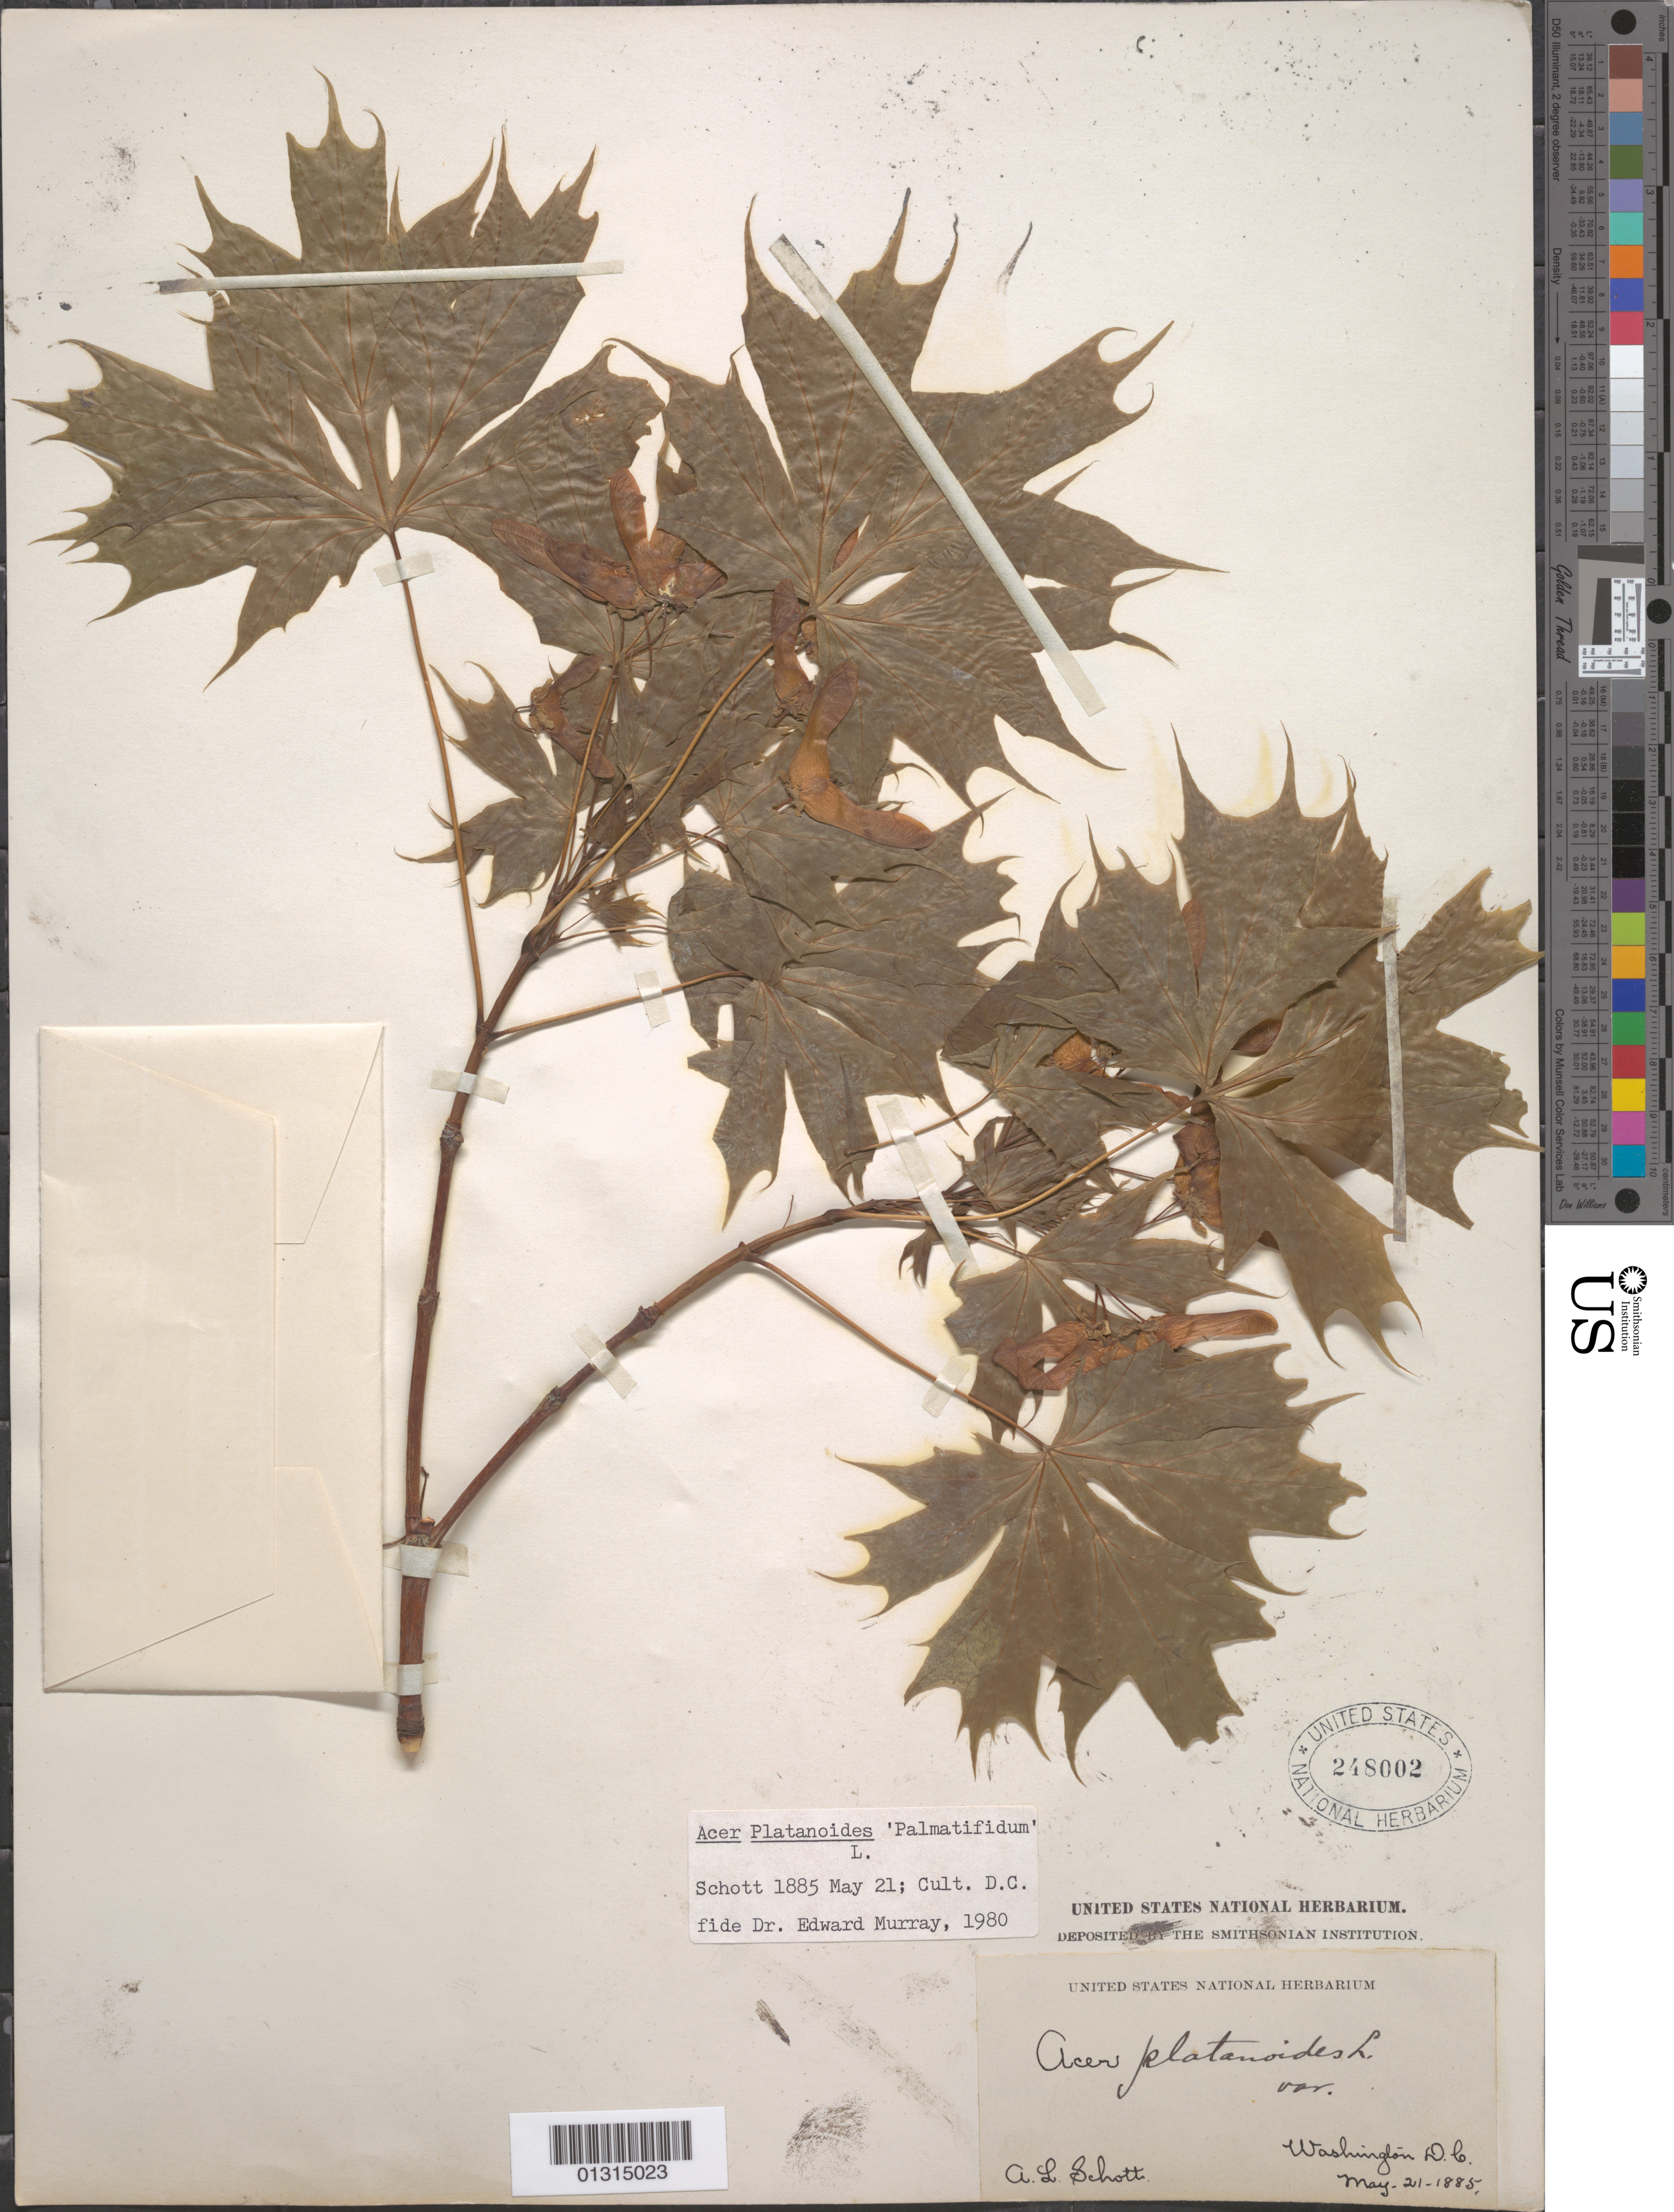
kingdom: Plantae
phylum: Tracheophyta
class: Magnoliopsida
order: Sapindales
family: Sapindaceae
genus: Acer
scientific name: Acer platanoides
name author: L.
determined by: Murray, Edward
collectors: A. L. Schott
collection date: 1885-05-21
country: United States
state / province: District of Columbia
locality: Washington, DC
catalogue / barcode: US 248002